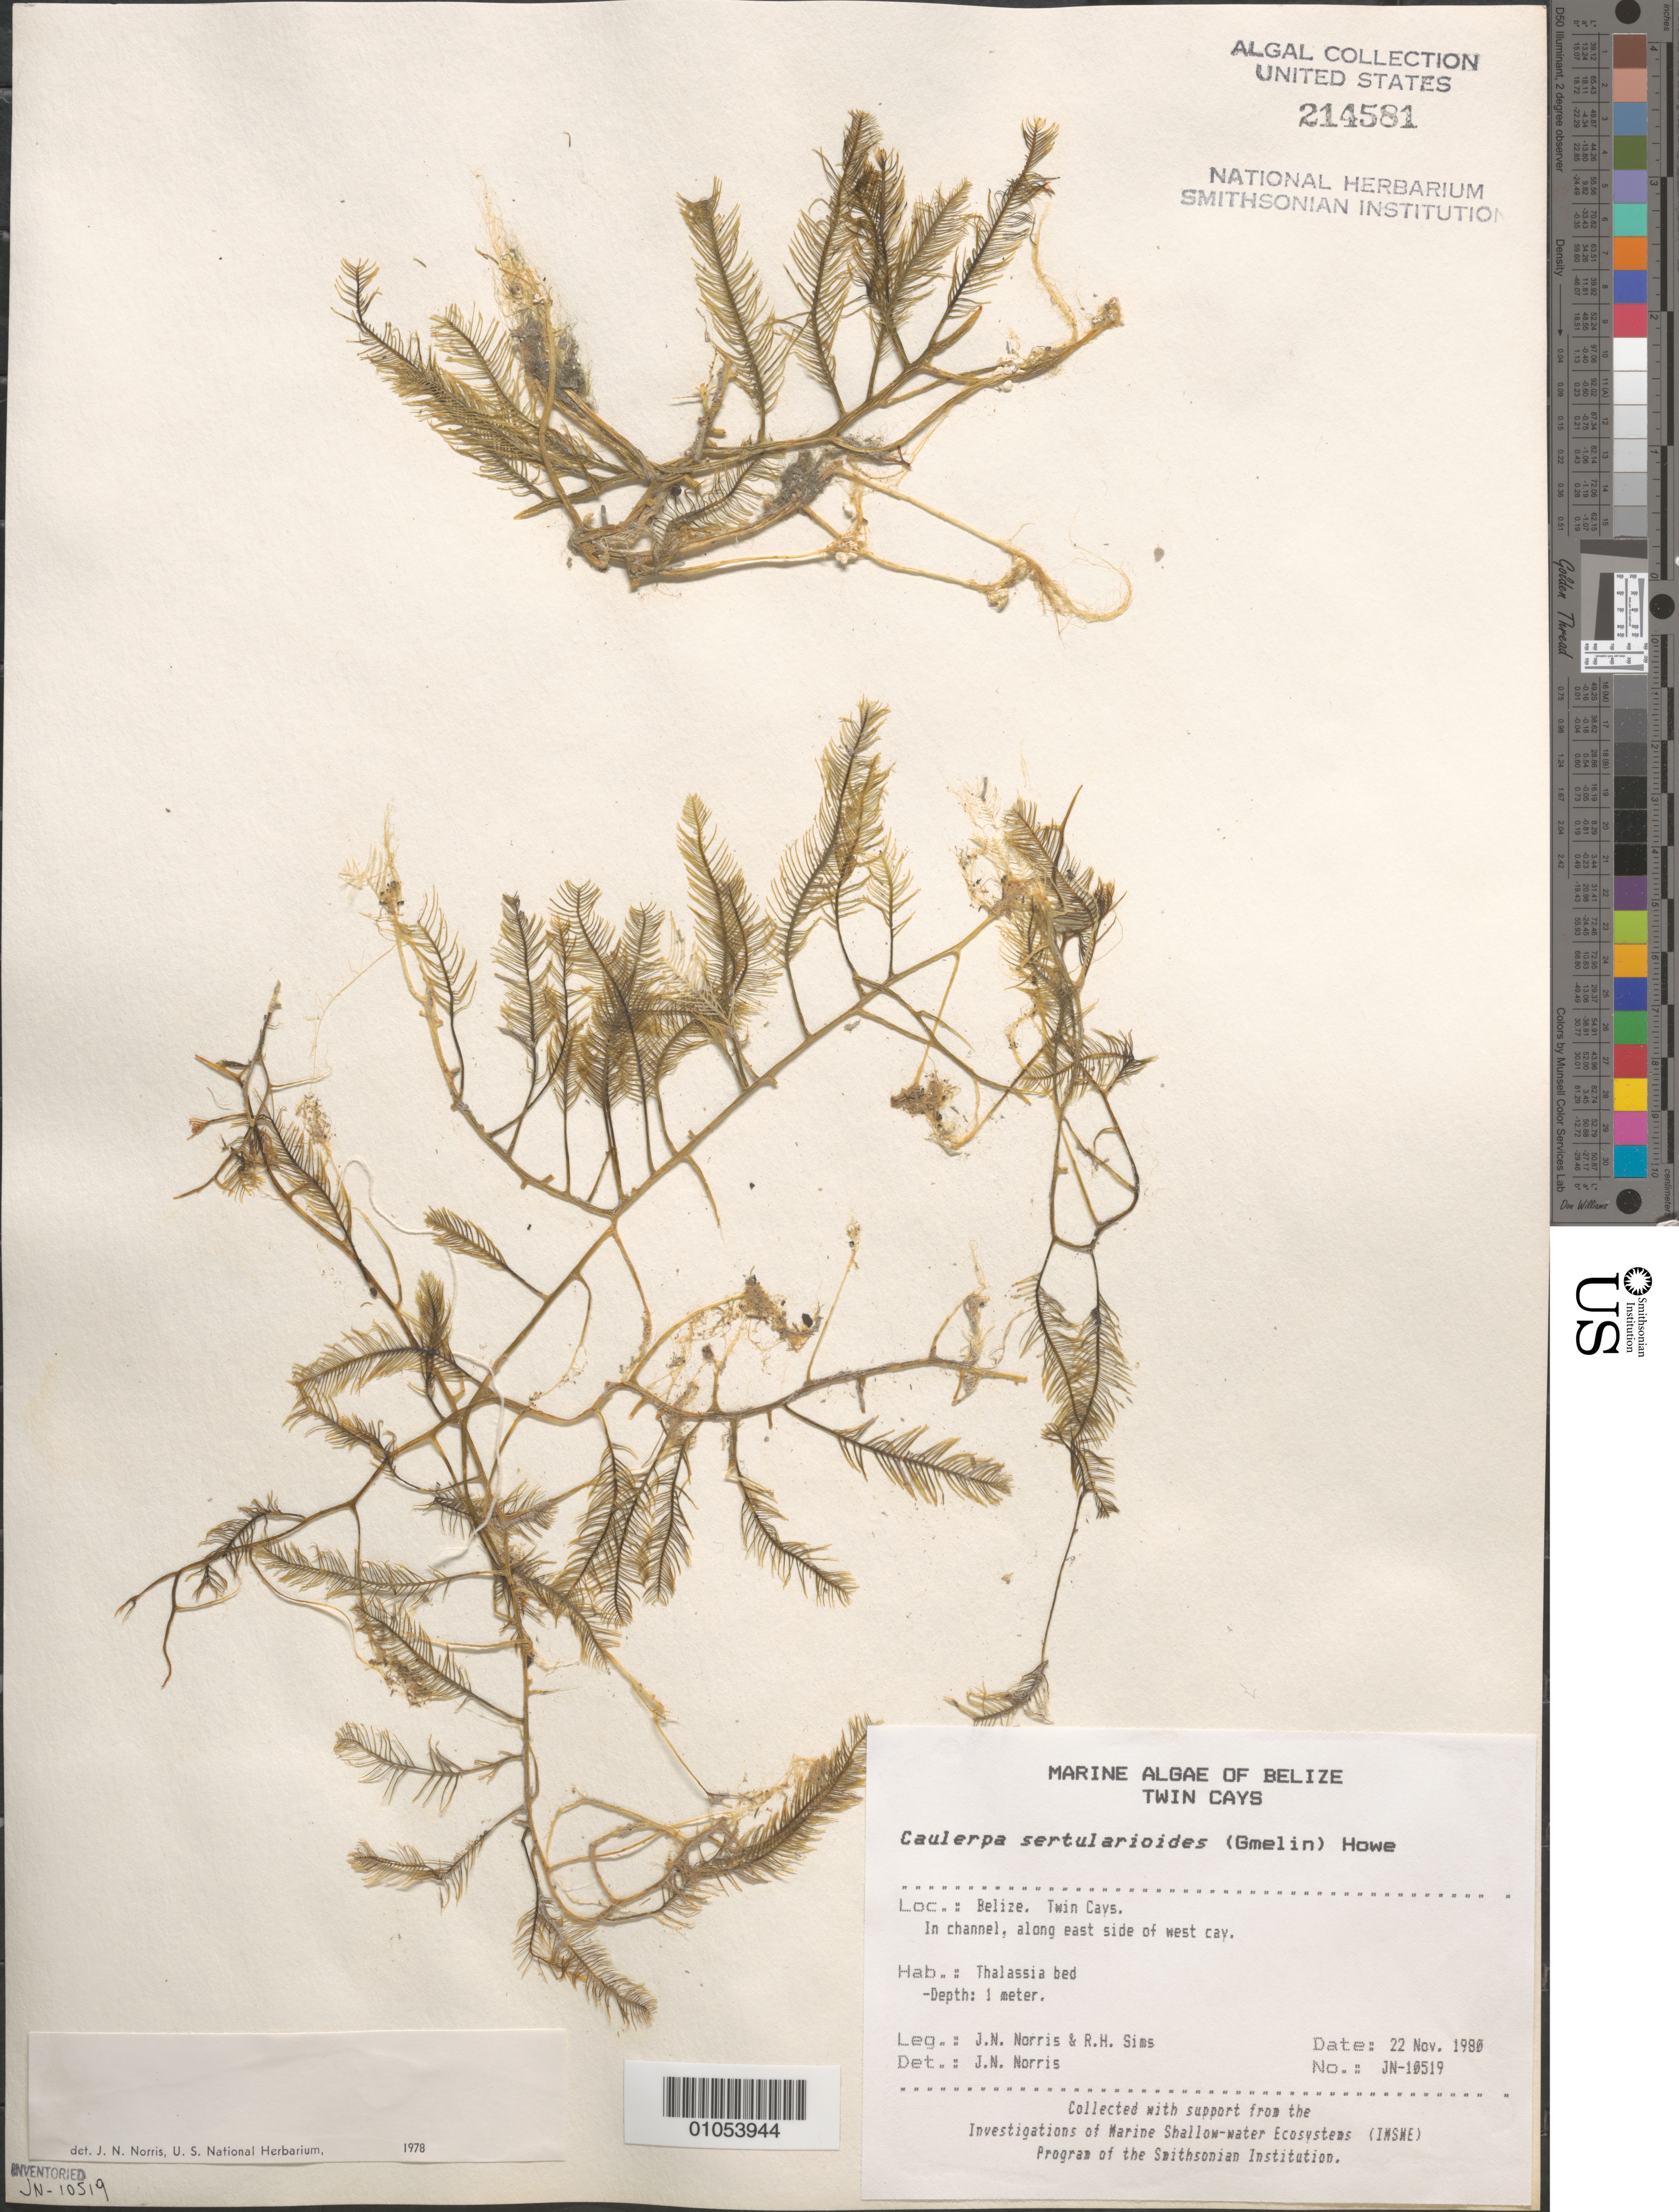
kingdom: Plantae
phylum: Chlorophyta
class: Ulvophyceae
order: Bryopsidales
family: Caulerpaceae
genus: Caulerpa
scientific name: Caulerpa sertularioides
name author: (S.G. Gmel.) M. Howe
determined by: Norris, James N.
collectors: J. N. Norris & R. H. Sims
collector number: JN-10519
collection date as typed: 22 Nov 1980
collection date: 1980-11-22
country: Belize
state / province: Stann Creek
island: Twin Cays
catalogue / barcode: US 214581